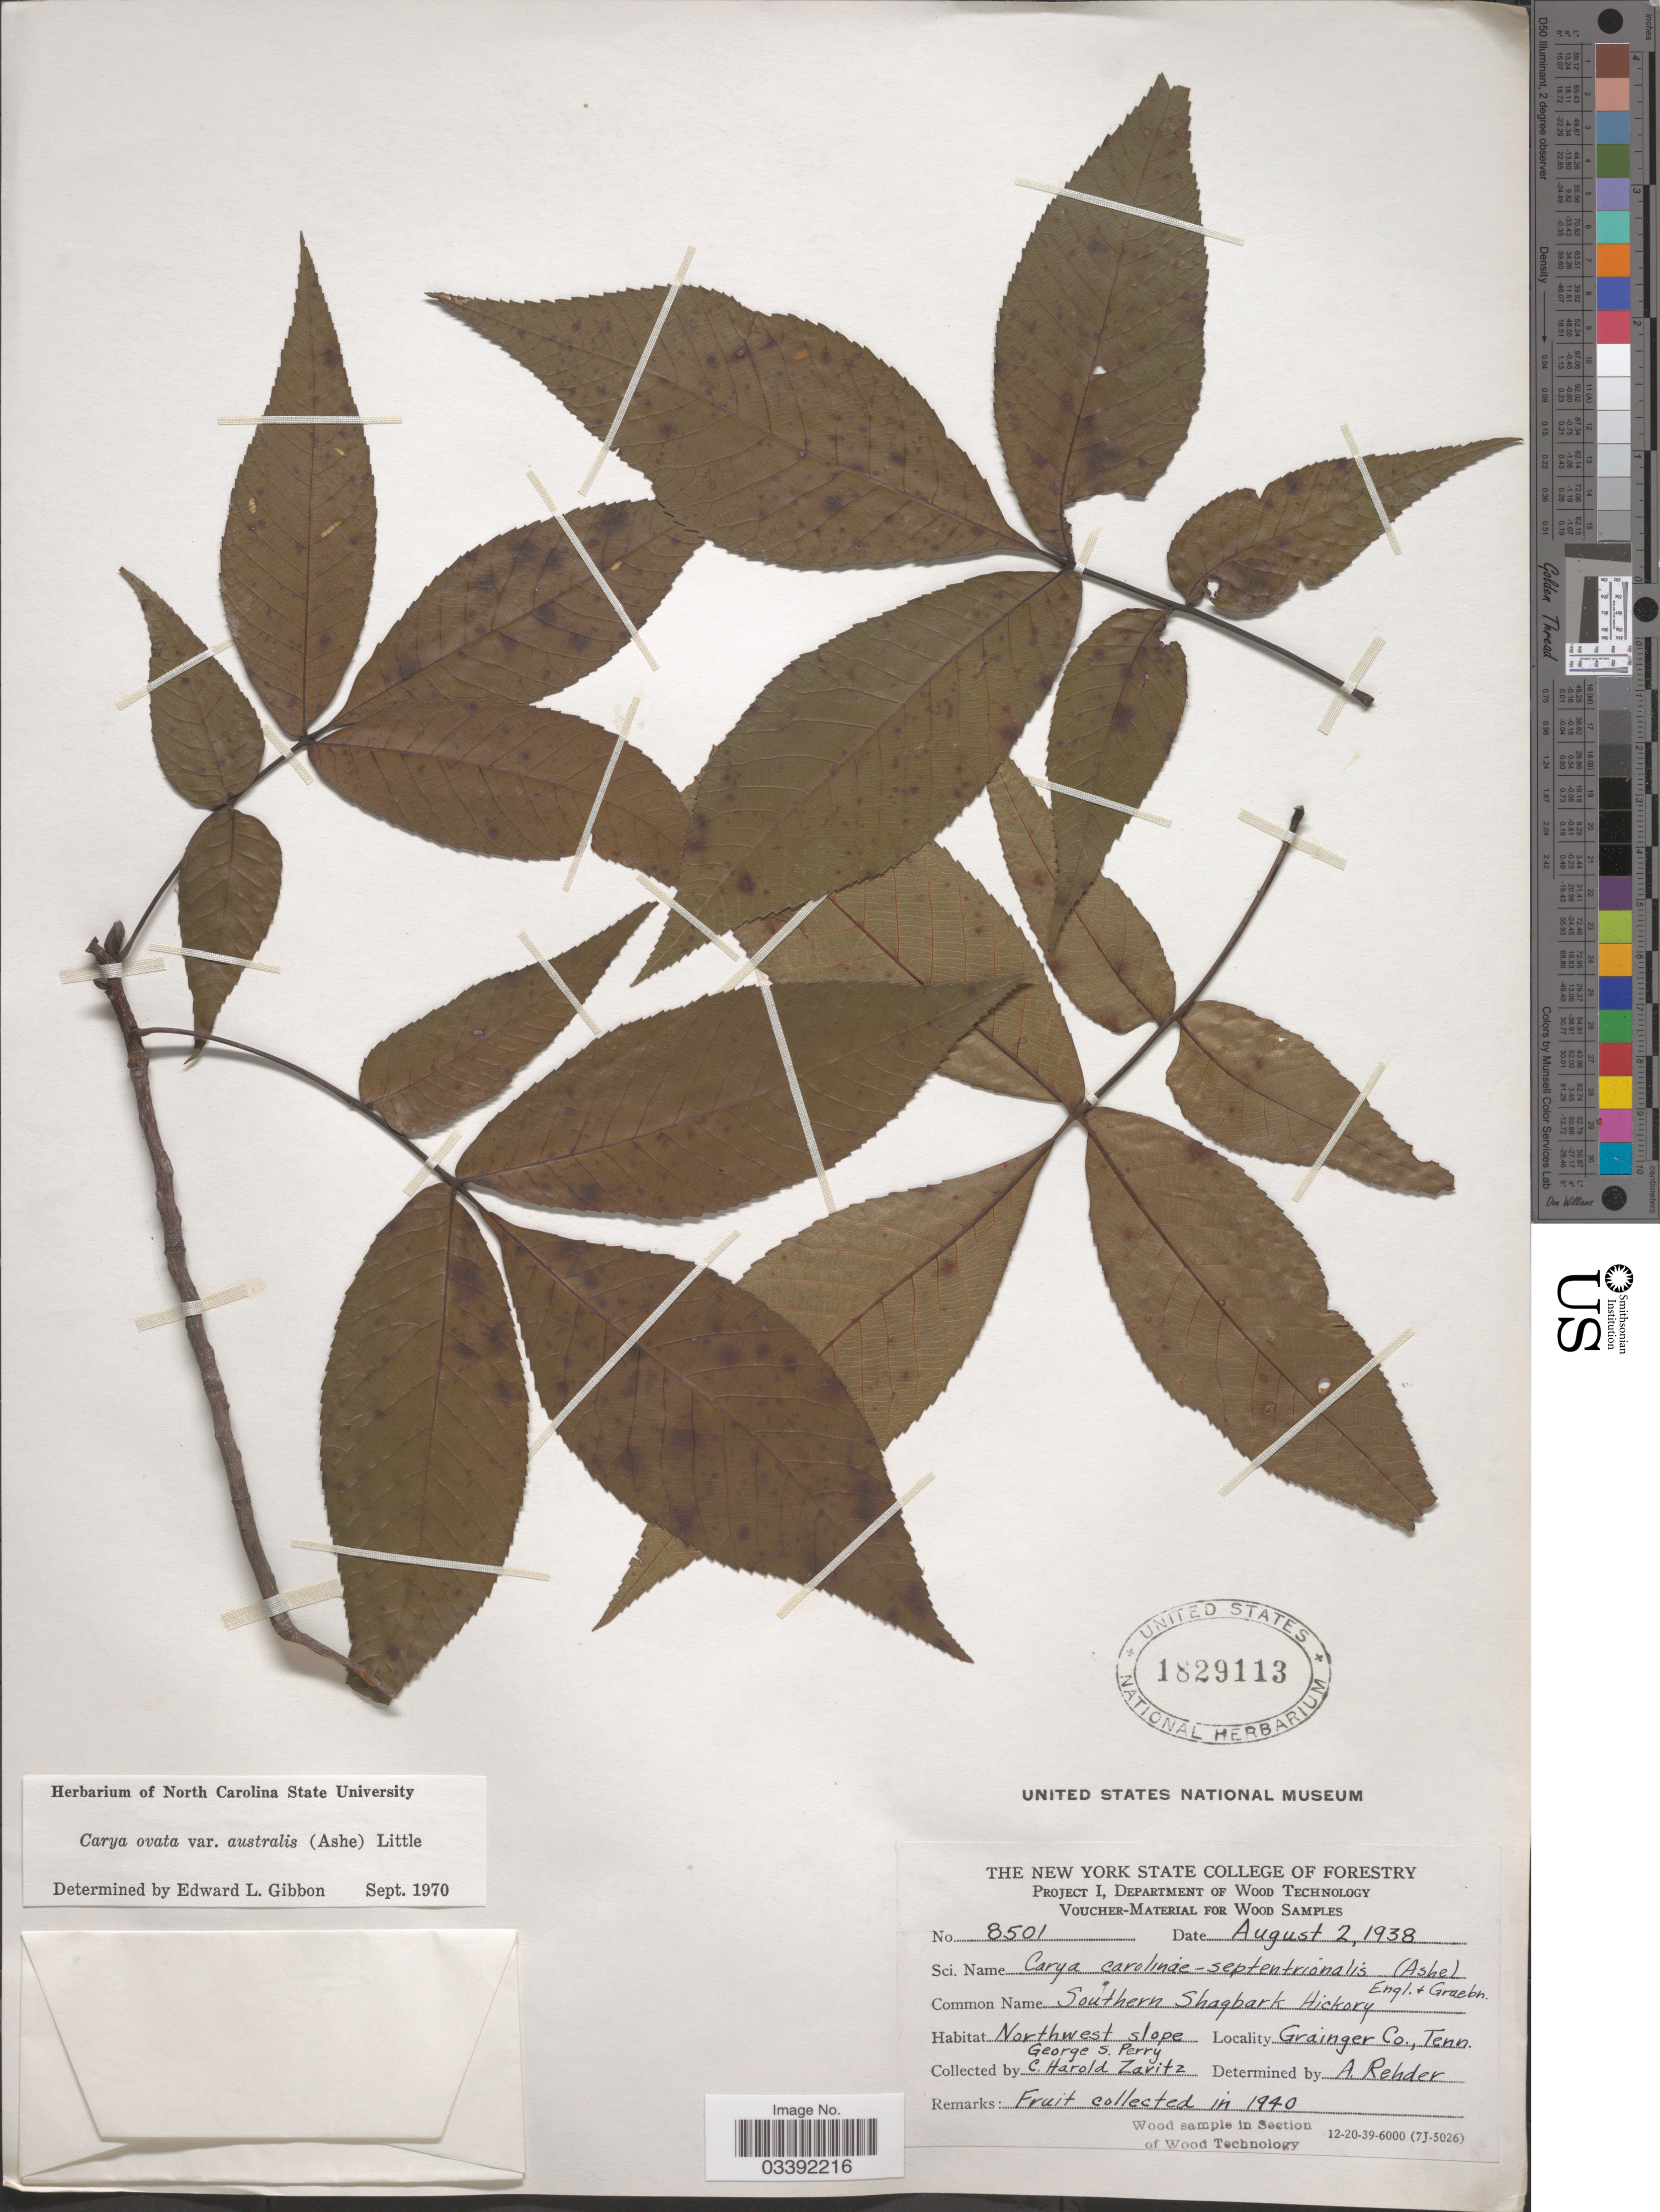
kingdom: Plantae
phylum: Tracheophyta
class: Magnoliopsida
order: Fagales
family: Juglandaceae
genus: Carya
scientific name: Carya ovata var. australis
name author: (Ashe) Little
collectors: G. S. Perry & C. Zavitz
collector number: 8501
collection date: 1938-08-02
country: United States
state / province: Tennessee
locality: Northwest slope. Grainger Co.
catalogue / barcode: US 1829113